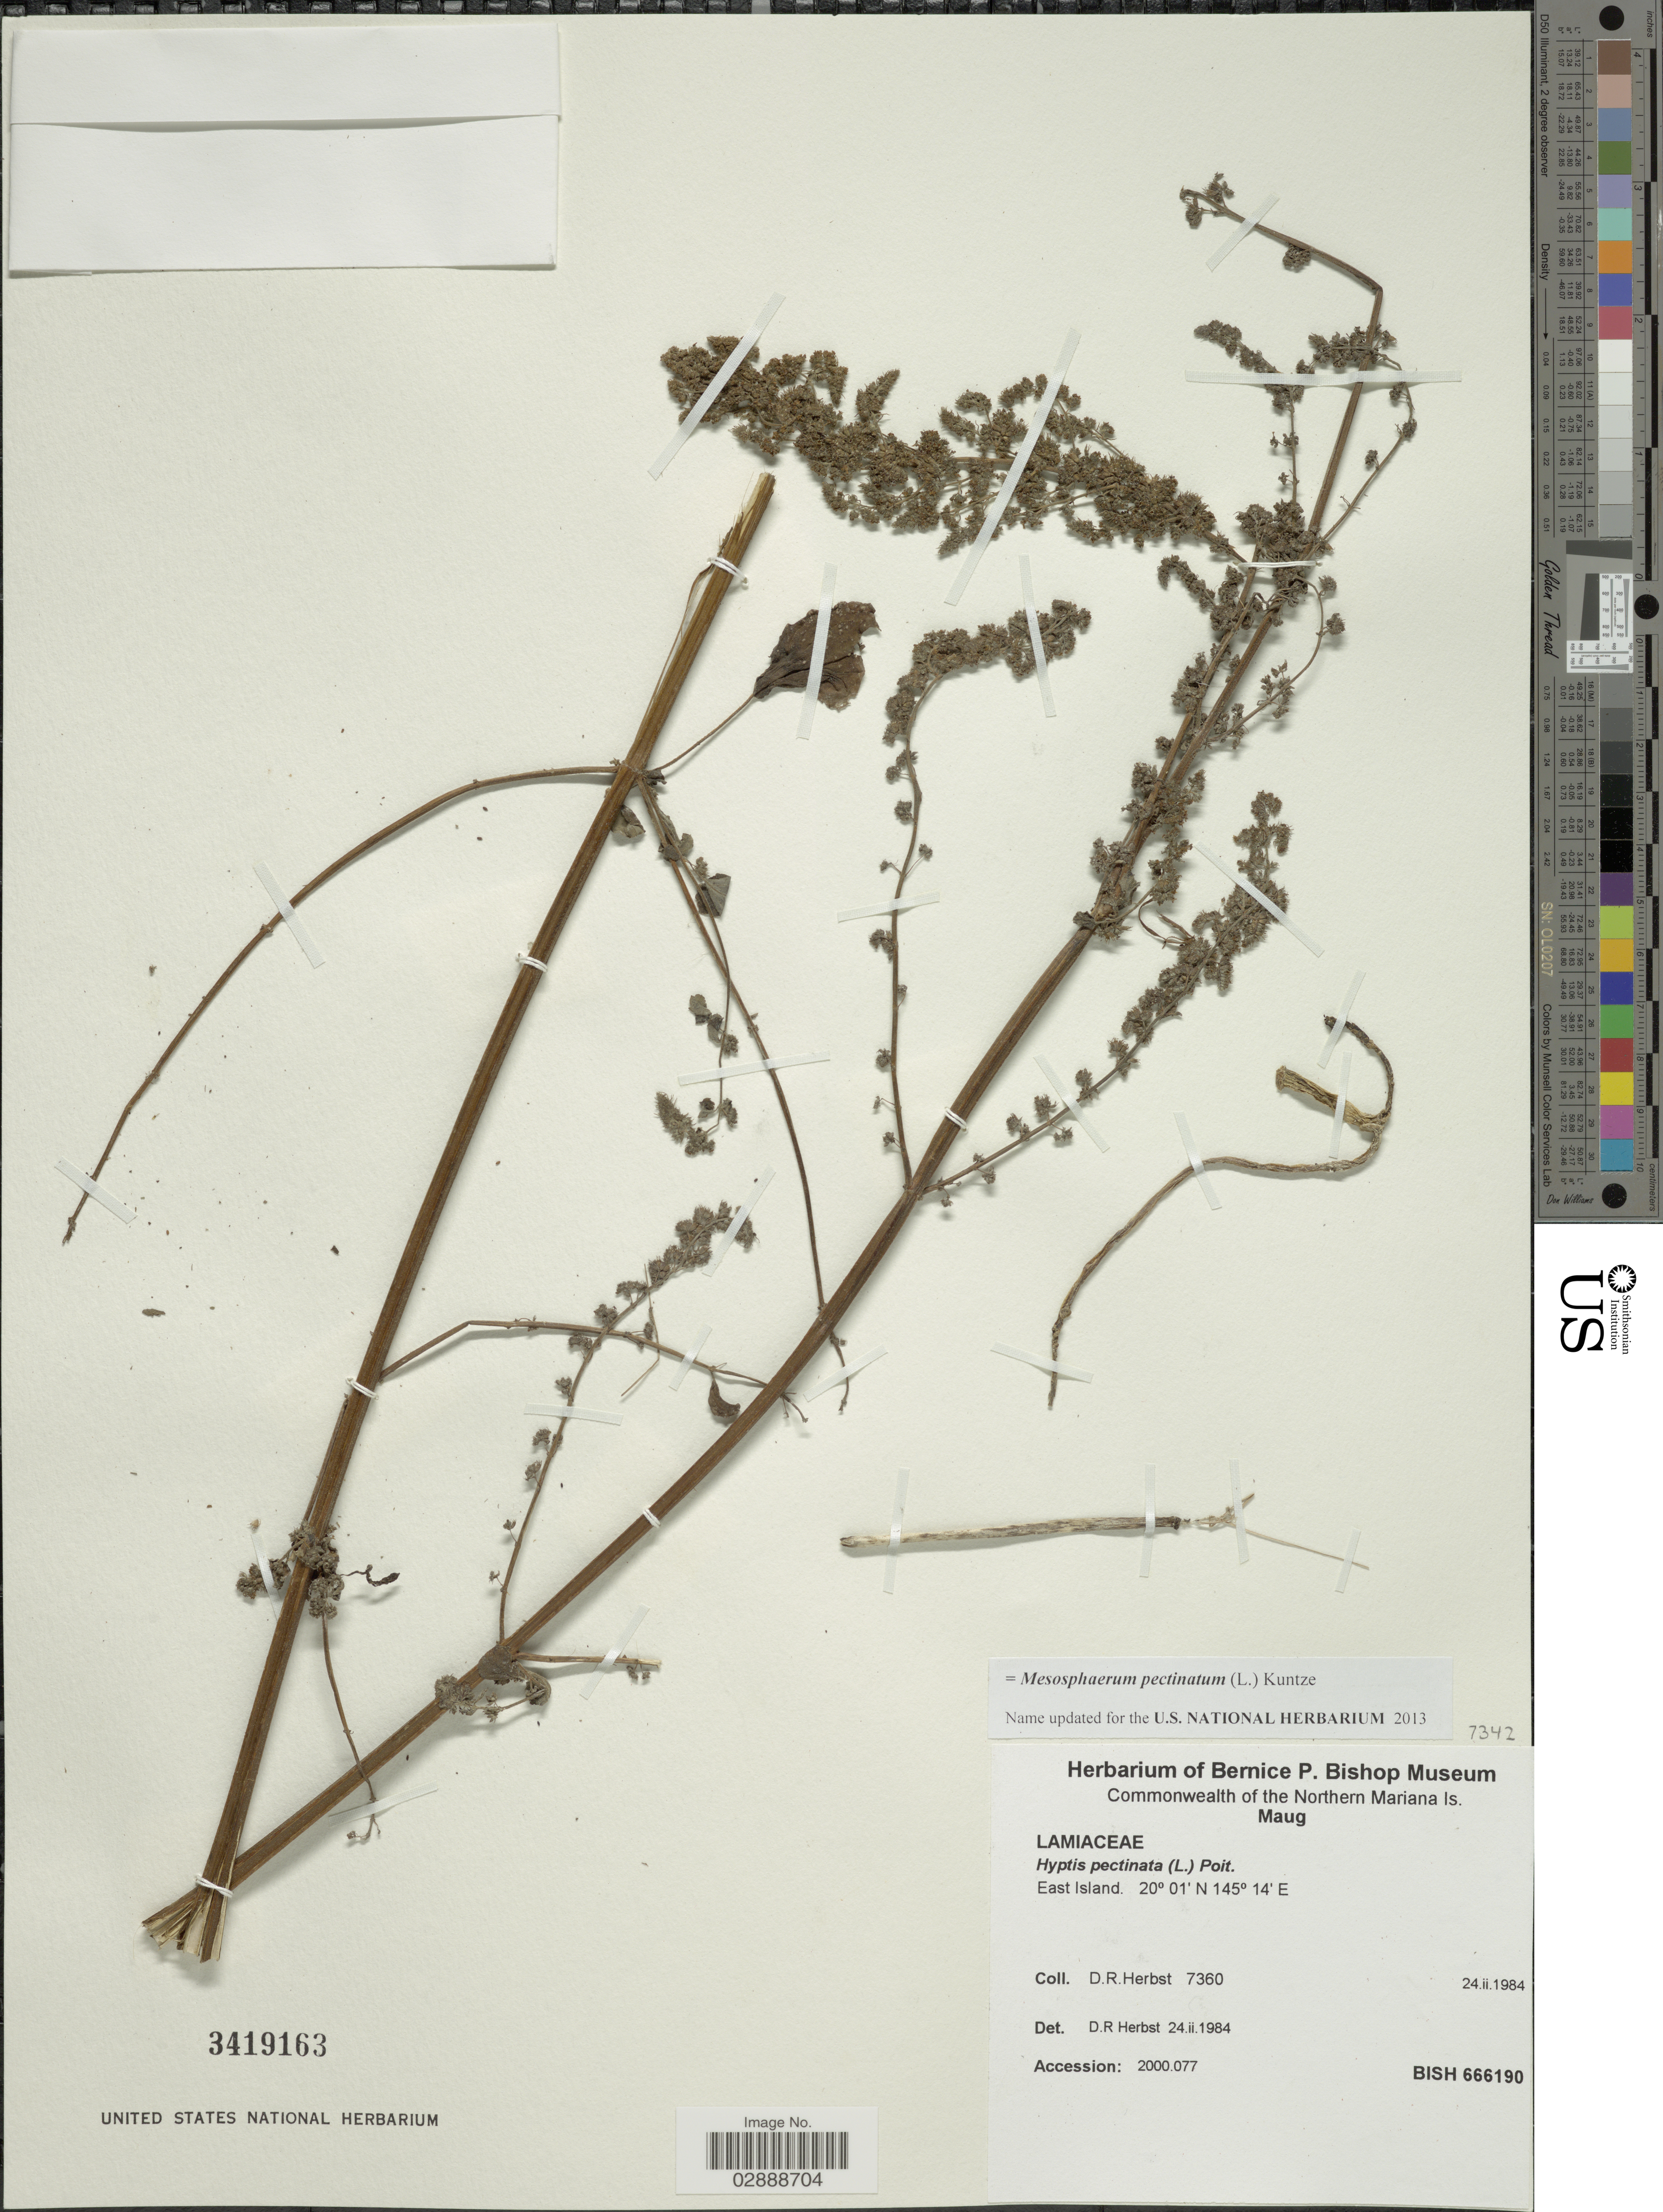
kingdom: Plantae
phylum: Tracheophyta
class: Magnoliopsida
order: Lamiales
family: Lamiaceae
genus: Mesosphaerum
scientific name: Mesosphaerum pectinatum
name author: (L.) Kuntze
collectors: D. R. Herbst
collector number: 7360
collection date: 1984-02-24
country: Northern Mariana Islands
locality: Maug, East Island.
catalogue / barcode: US 3419163